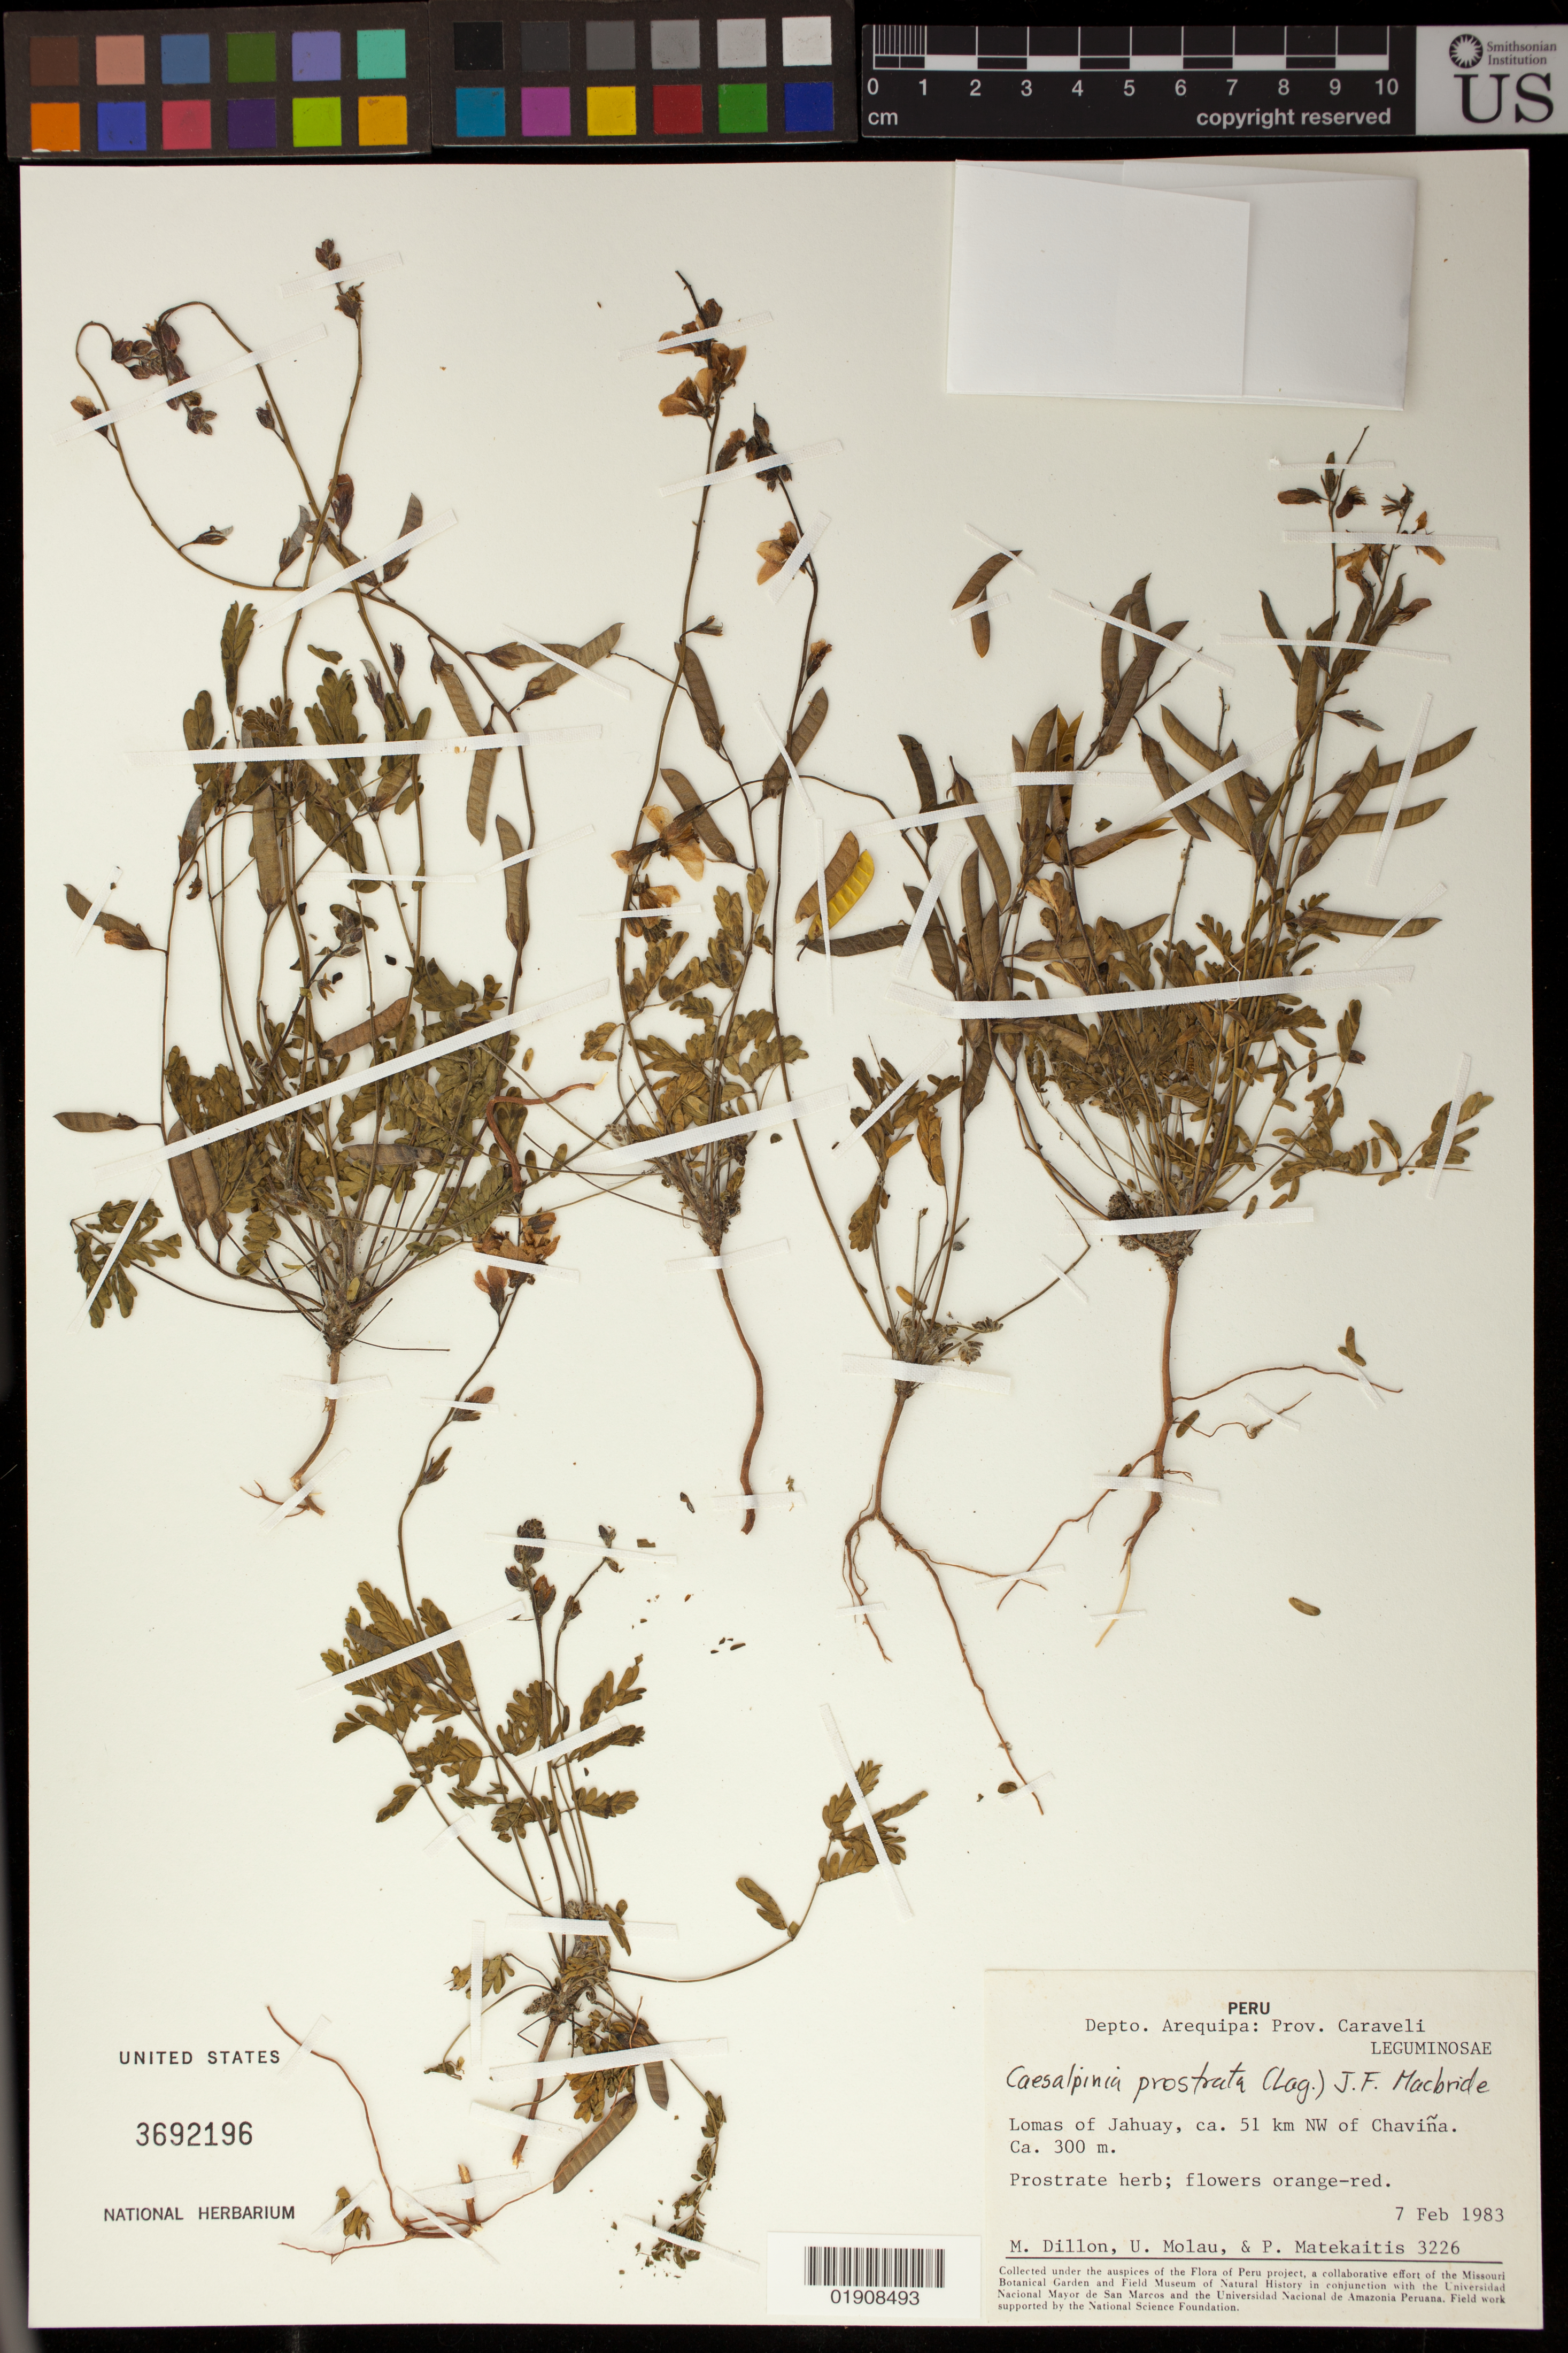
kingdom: Plantae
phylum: Tracheophyta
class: Magnoliopsida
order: Fabales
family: Fabaceae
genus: Hoffmannseggia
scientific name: Hoffmannseggia prostrata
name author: Lag. ex DC.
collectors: M. O. Dillon, U. Molau & P. Matekaitis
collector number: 3226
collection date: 1983-02-07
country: Peru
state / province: Arequipa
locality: Prov. Caraveli. Lomas of Jahuay, ca. 51 km NW of Chaviña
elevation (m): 300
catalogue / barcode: US 3692196